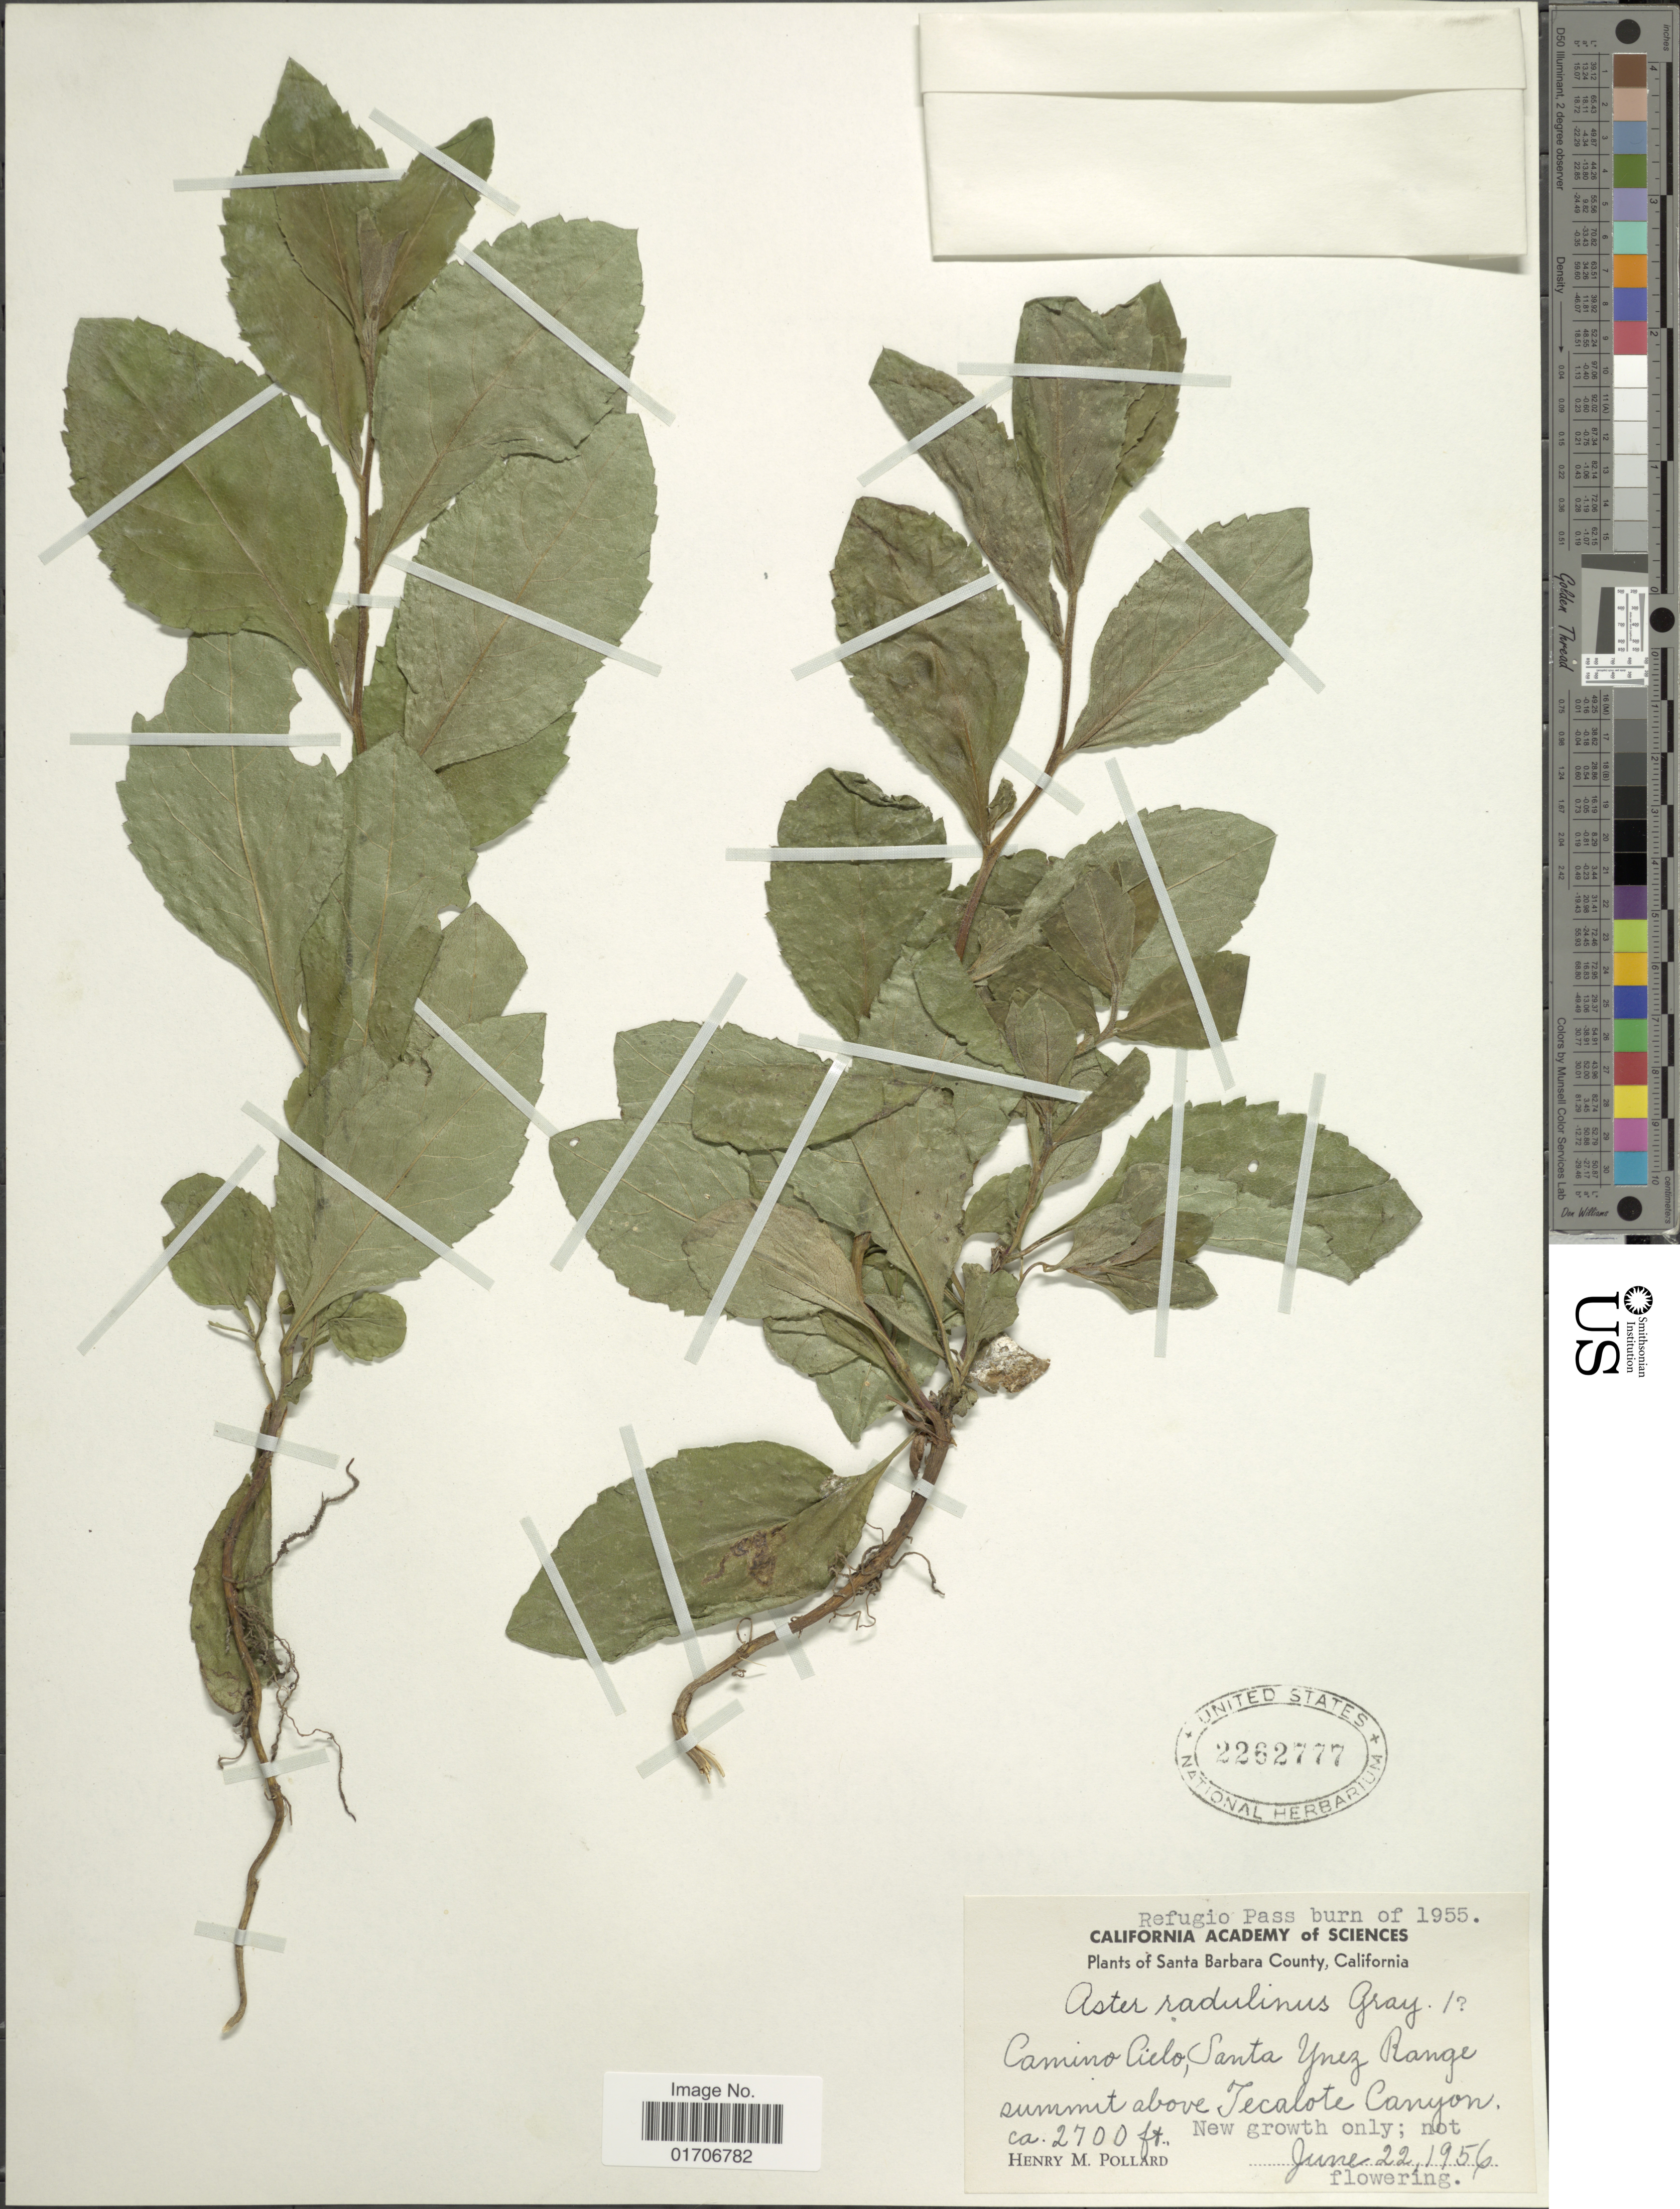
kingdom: Plantae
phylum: Tracheophyta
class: Magnoliopsida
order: Asterales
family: Asteraceae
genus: Eurybia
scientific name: Eurybia radulina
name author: (A. Gray) G.L. Nesom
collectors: H. M. Pollard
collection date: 1956-06-22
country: United States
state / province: California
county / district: Santa Barbara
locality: Santa Barbara County, California. Camino Cielo, Santa Ynez Range summit above Tecalote Canyon.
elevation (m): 823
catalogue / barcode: US 2262777